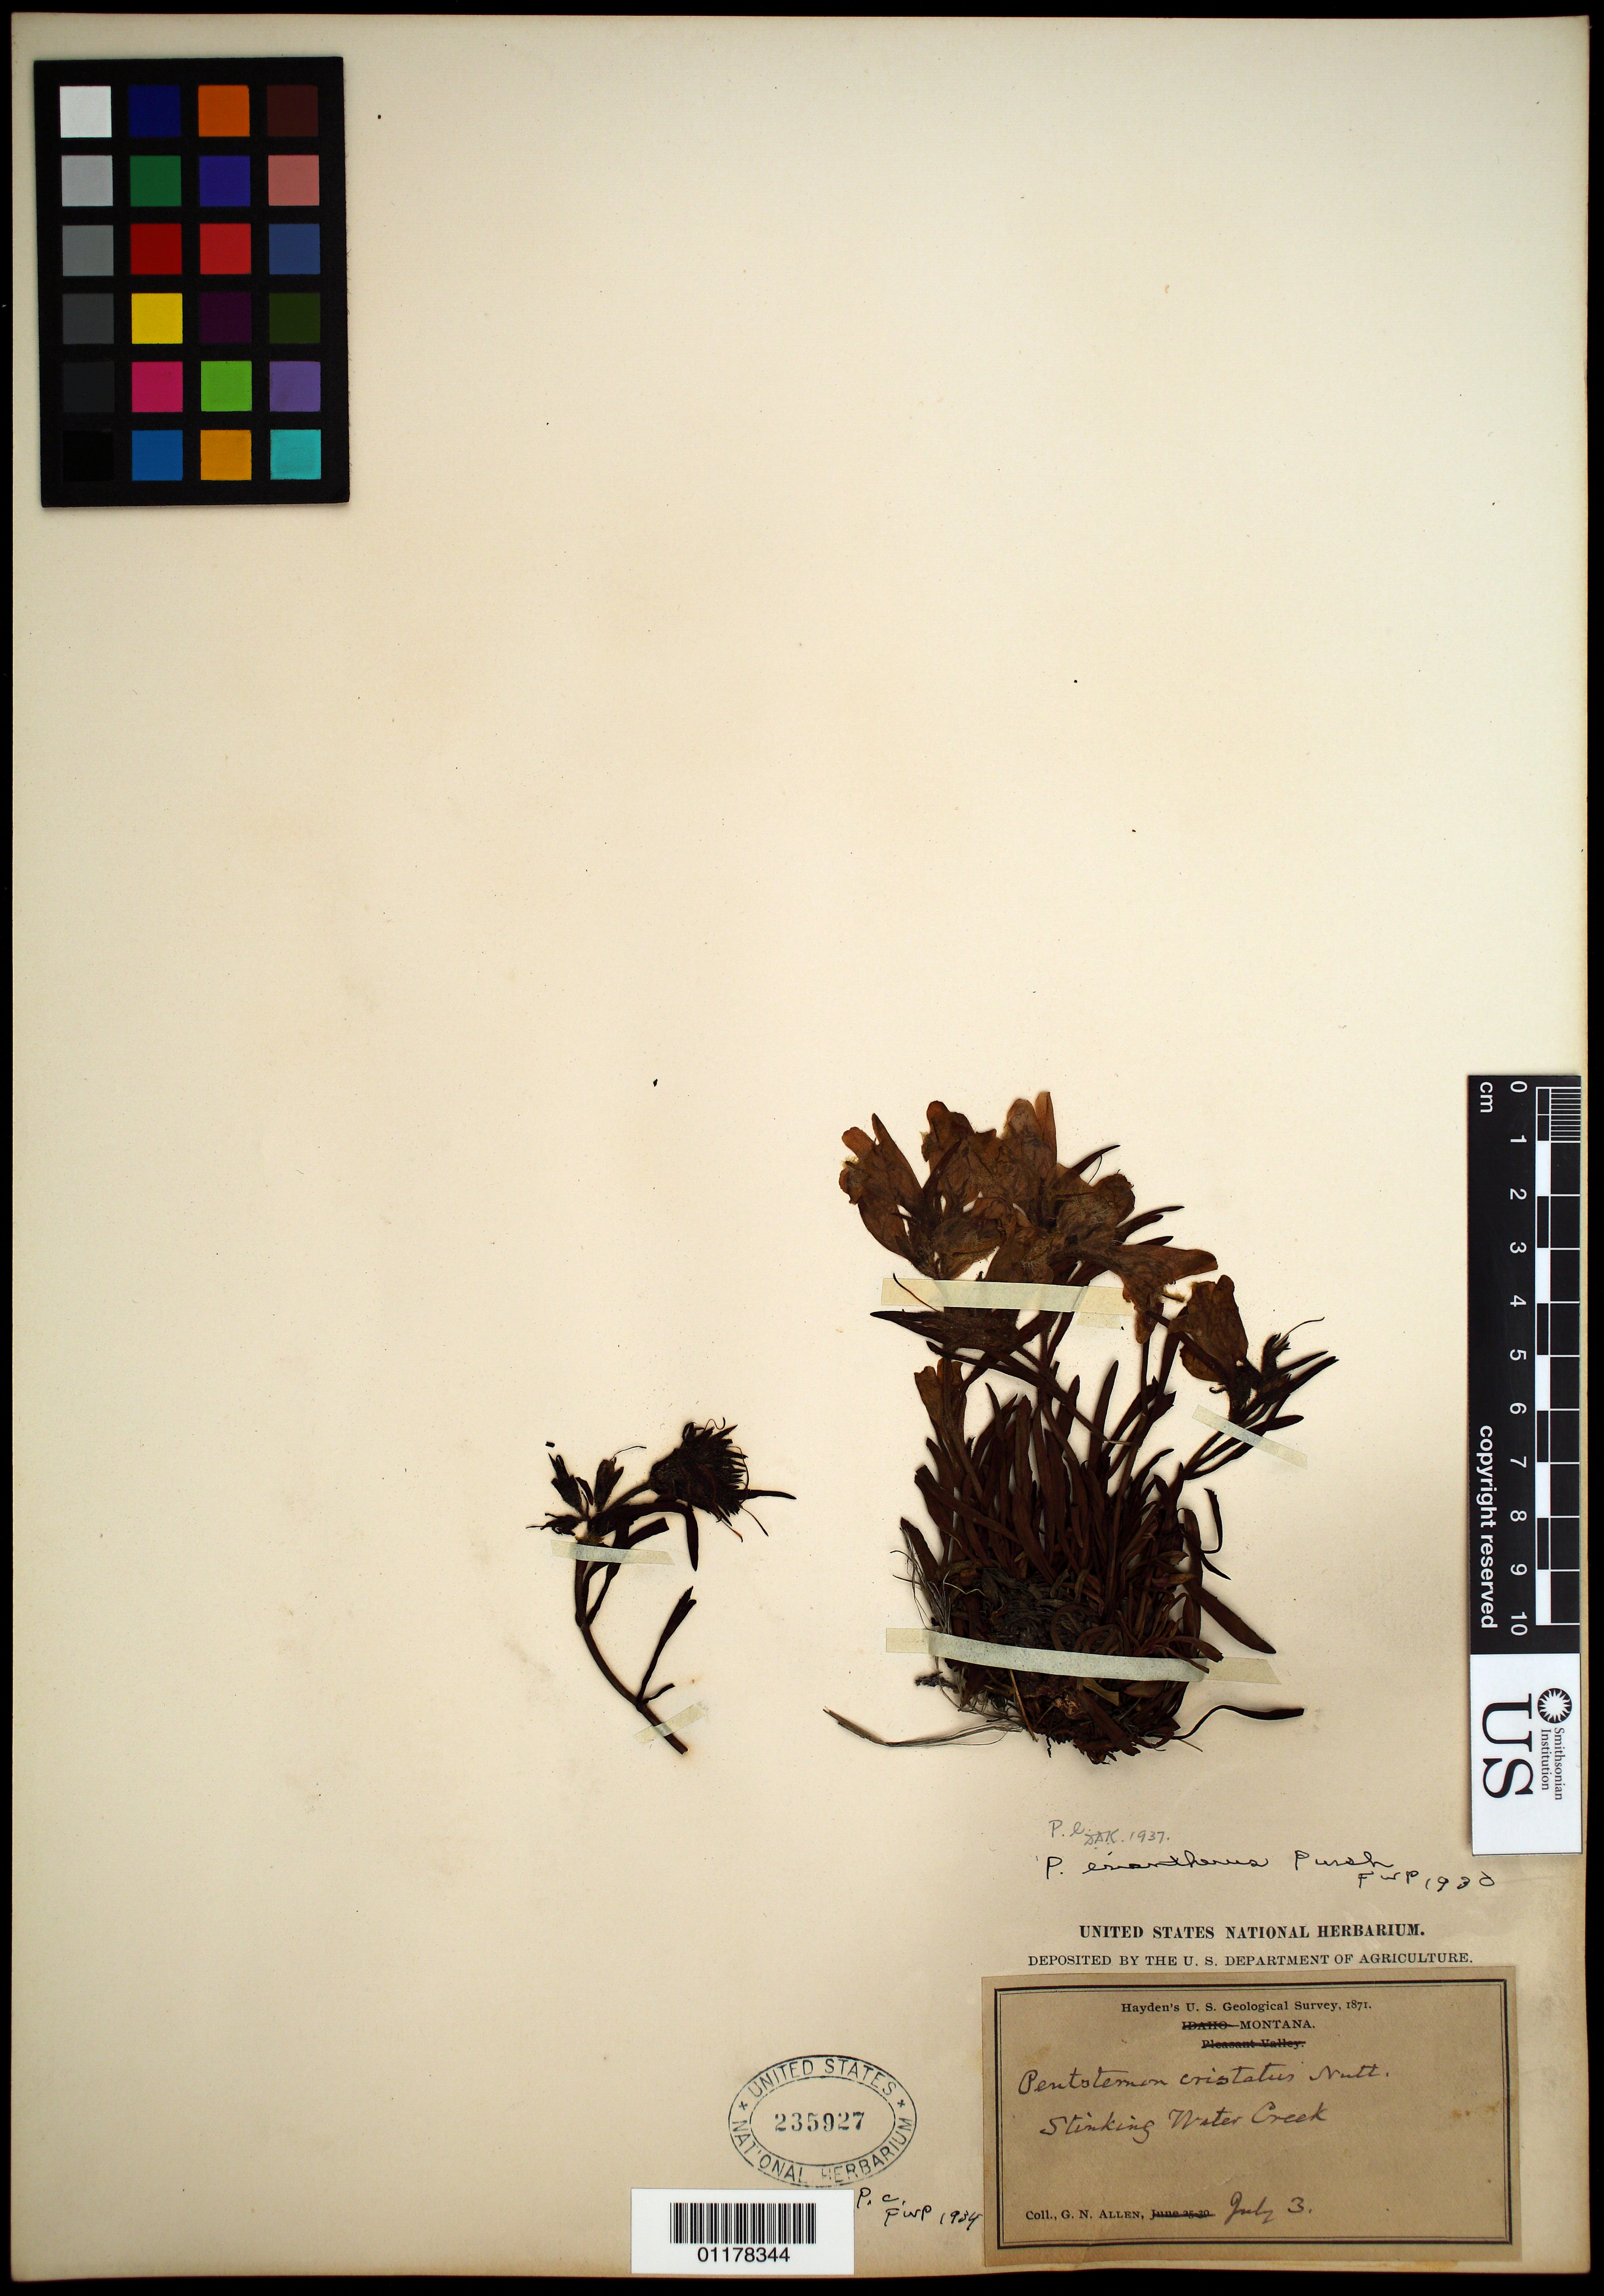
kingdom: Plantae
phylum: Tracheophyta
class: Magnoliopsida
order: Lamiales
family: Plantaginaceae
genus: Penstemon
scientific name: Penstemon eriantherus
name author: Pursh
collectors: G. N. Allen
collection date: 1871-07-03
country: United States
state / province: Montana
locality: Stinking Water Creek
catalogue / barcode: US 235927